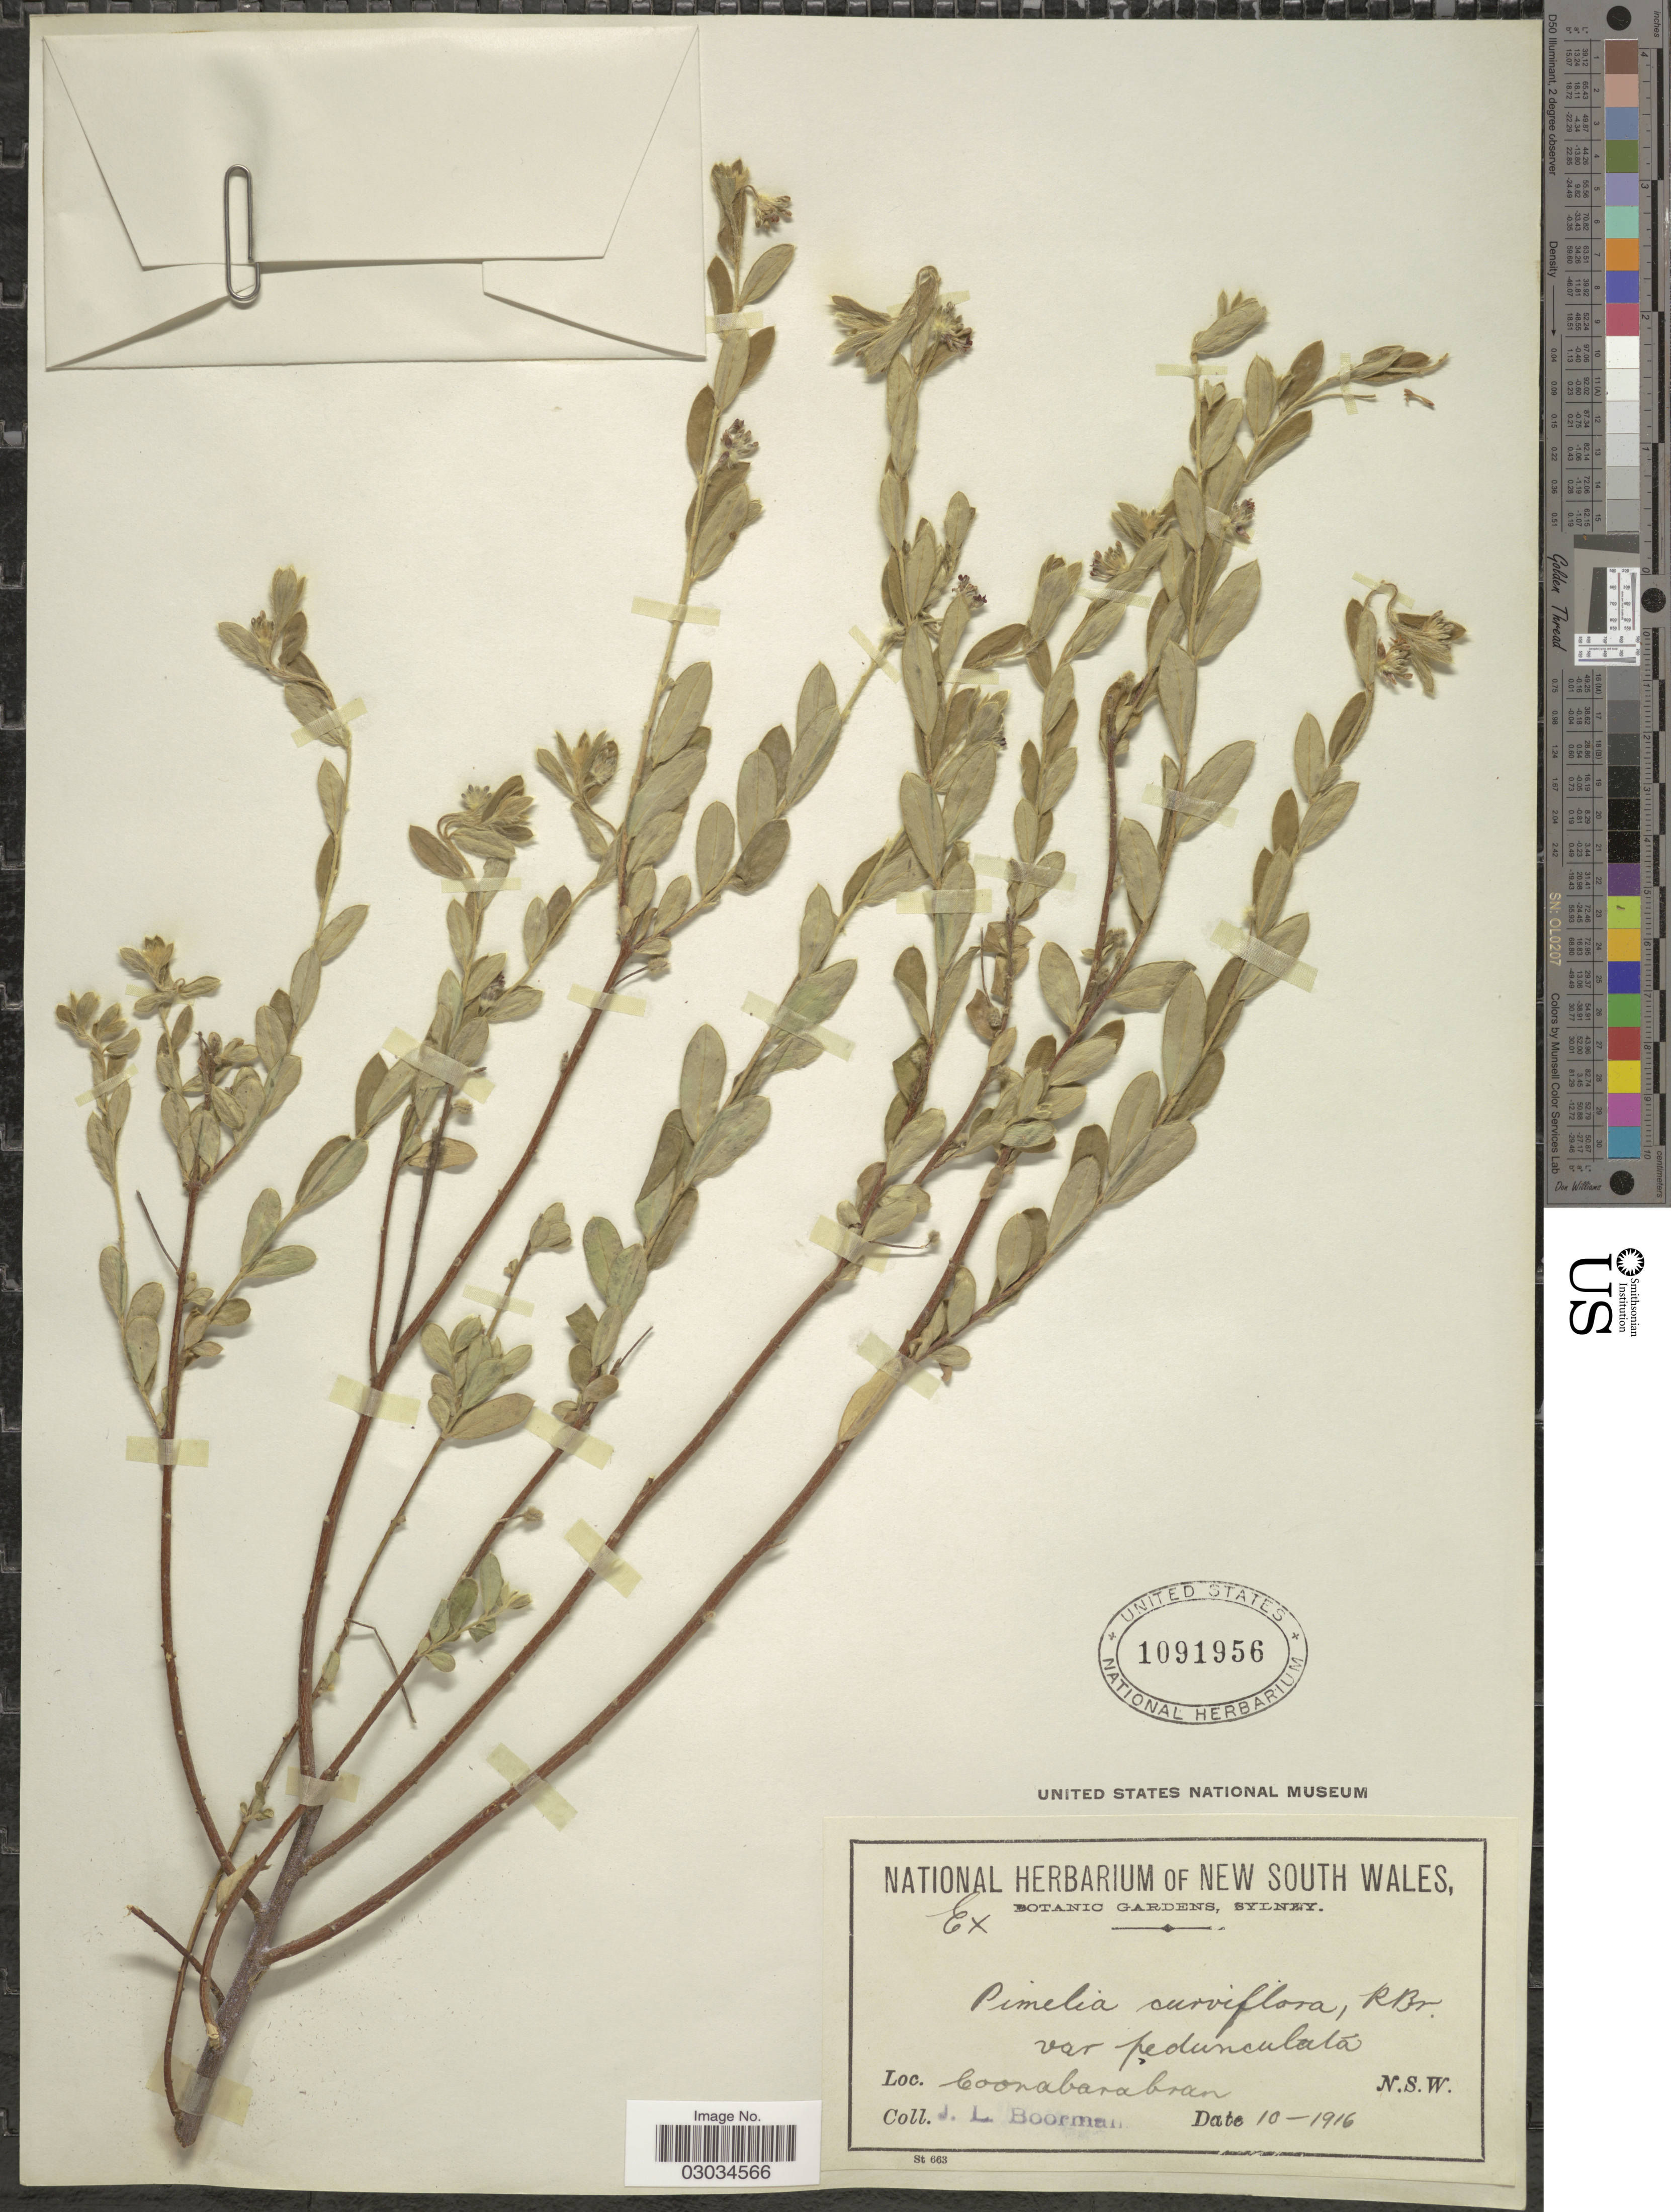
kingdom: Plantae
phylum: Tracheophyta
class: Magnoliopsida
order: Malvales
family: Thymelaeaceae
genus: Pimelea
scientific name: Pimelea curviflora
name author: R. Br.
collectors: J. Boorman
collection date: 1916-10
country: Australia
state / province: New South Wales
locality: Coonabarabran. N. S. W.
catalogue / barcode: US 1091956